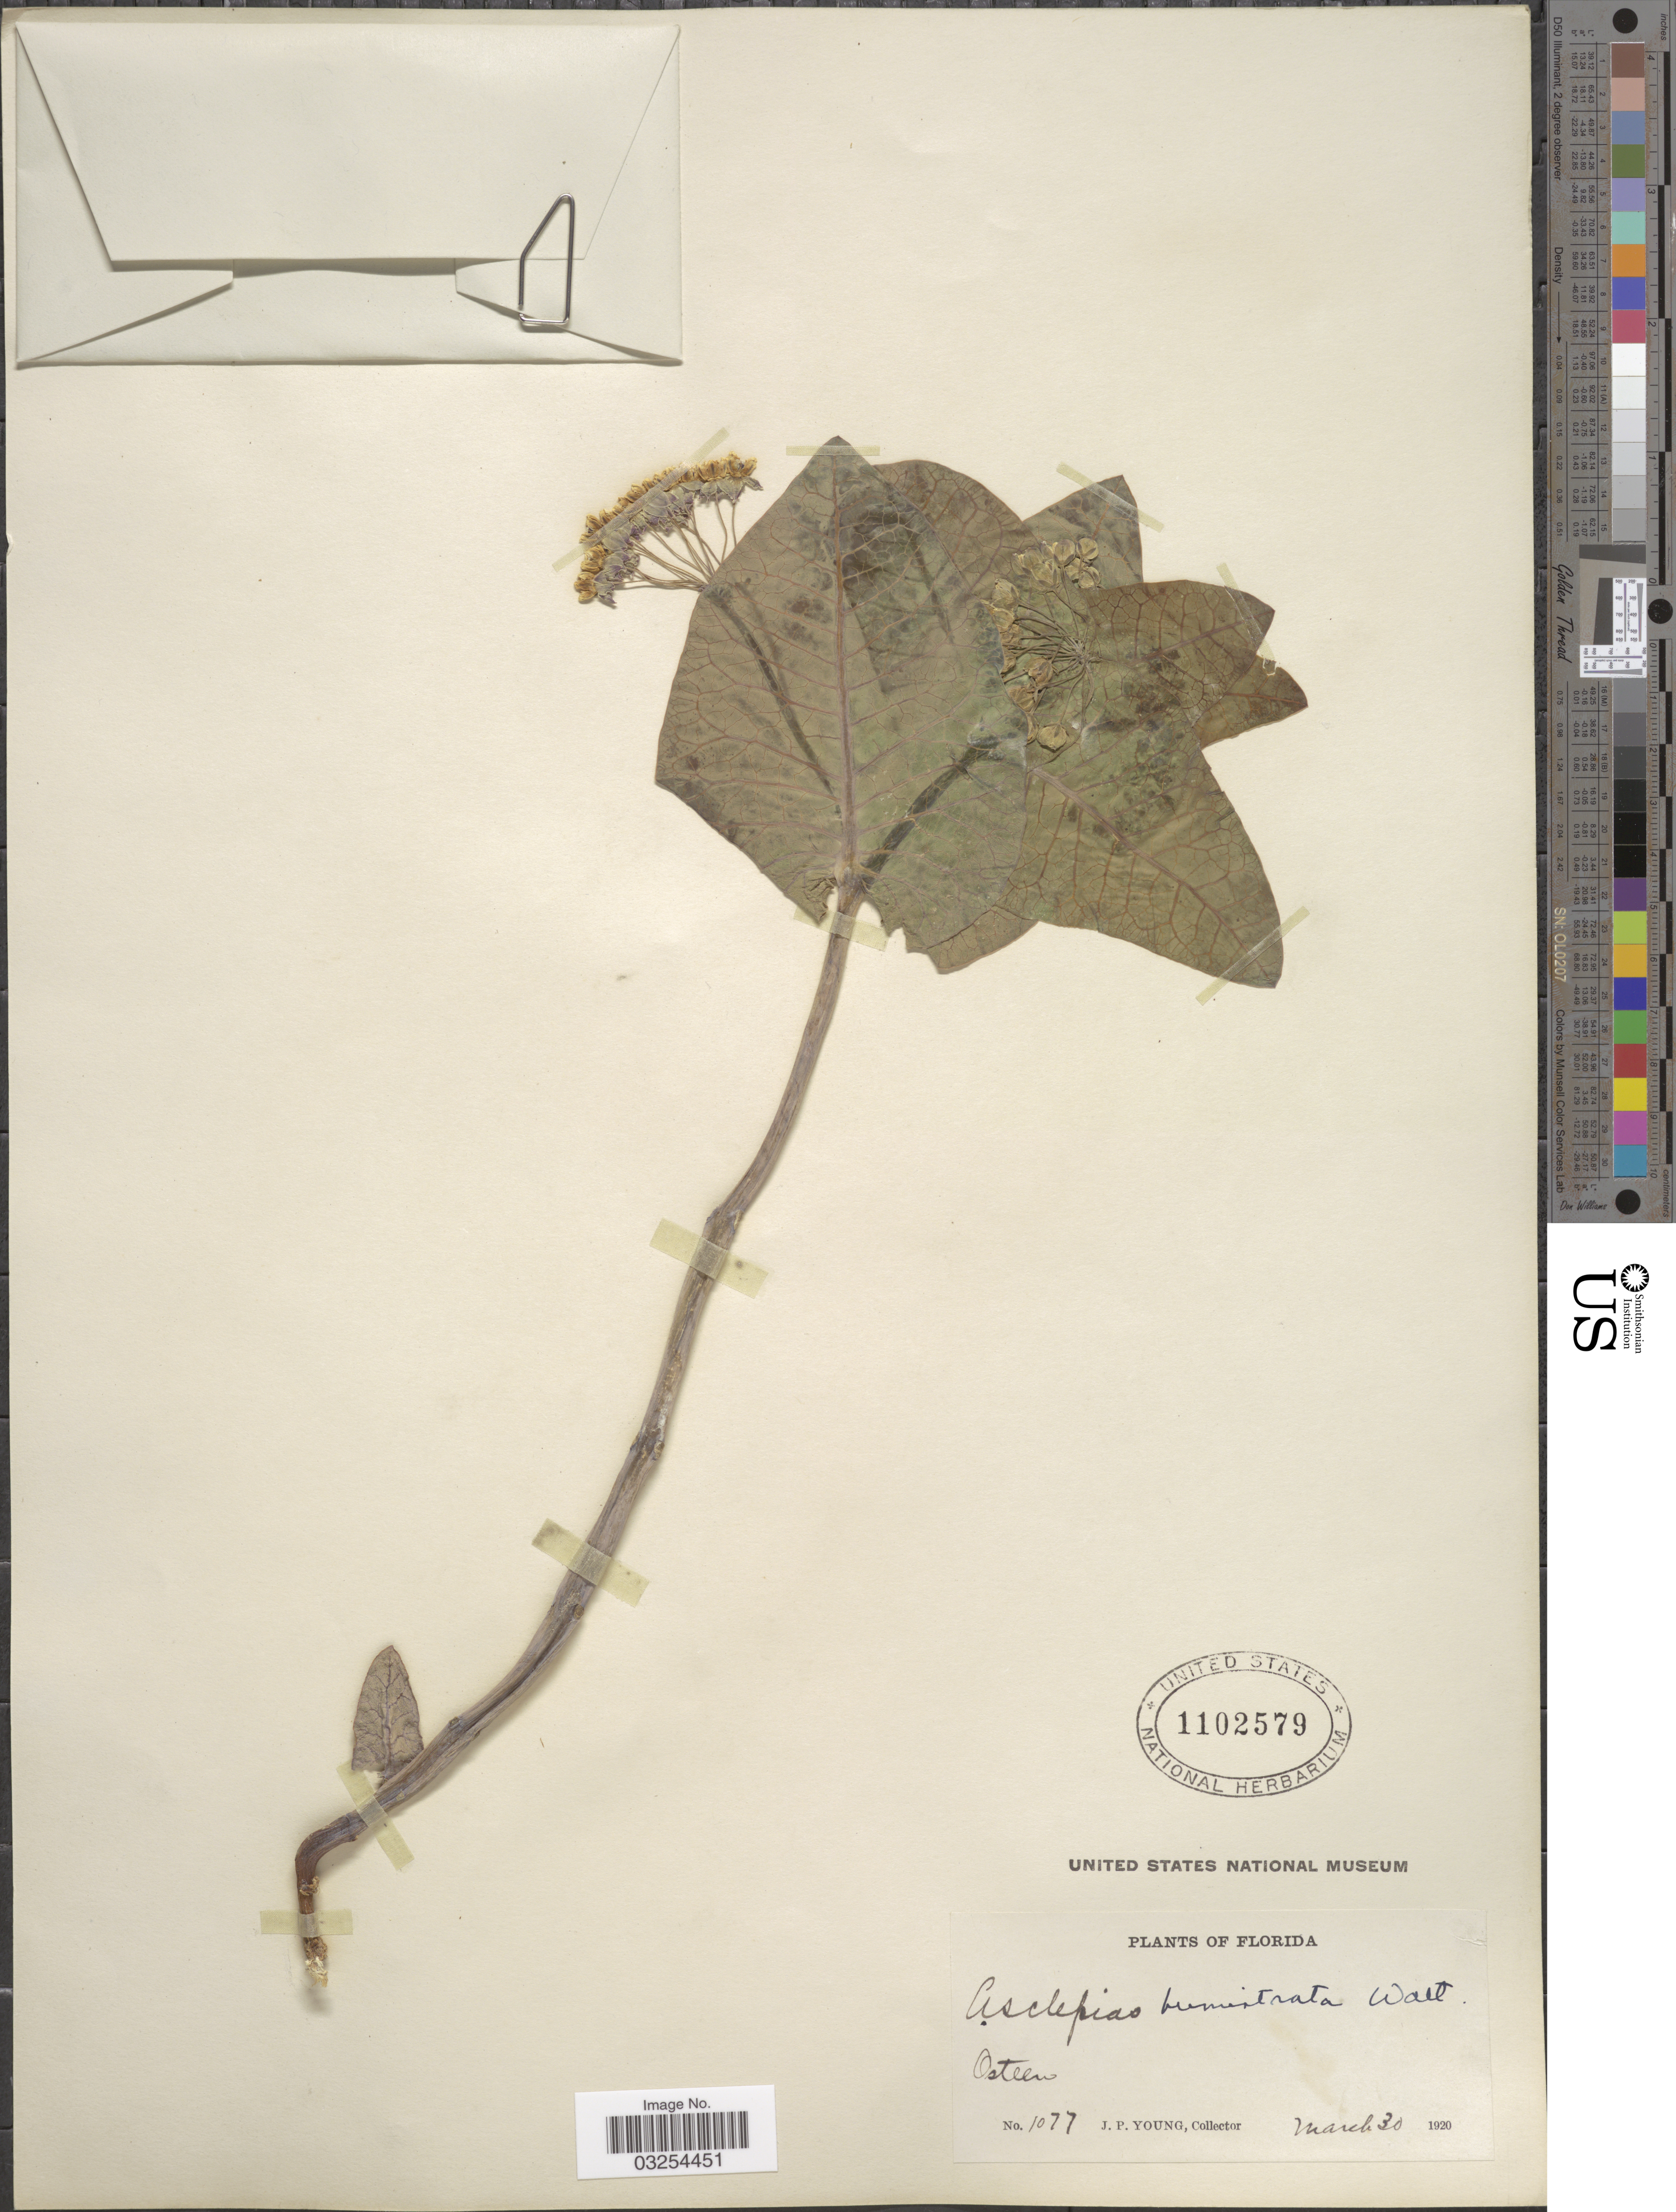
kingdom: Plantae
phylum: Tracheophyta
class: Magnoliopsida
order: Gentianales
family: Apocynaceae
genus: Asclepias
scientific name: Asclepias humistrata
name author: Walter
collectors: J. P. Young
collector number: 1077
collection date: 1920-03-30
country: United States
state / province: Florida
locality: Osteen.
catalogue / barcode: US 1102579